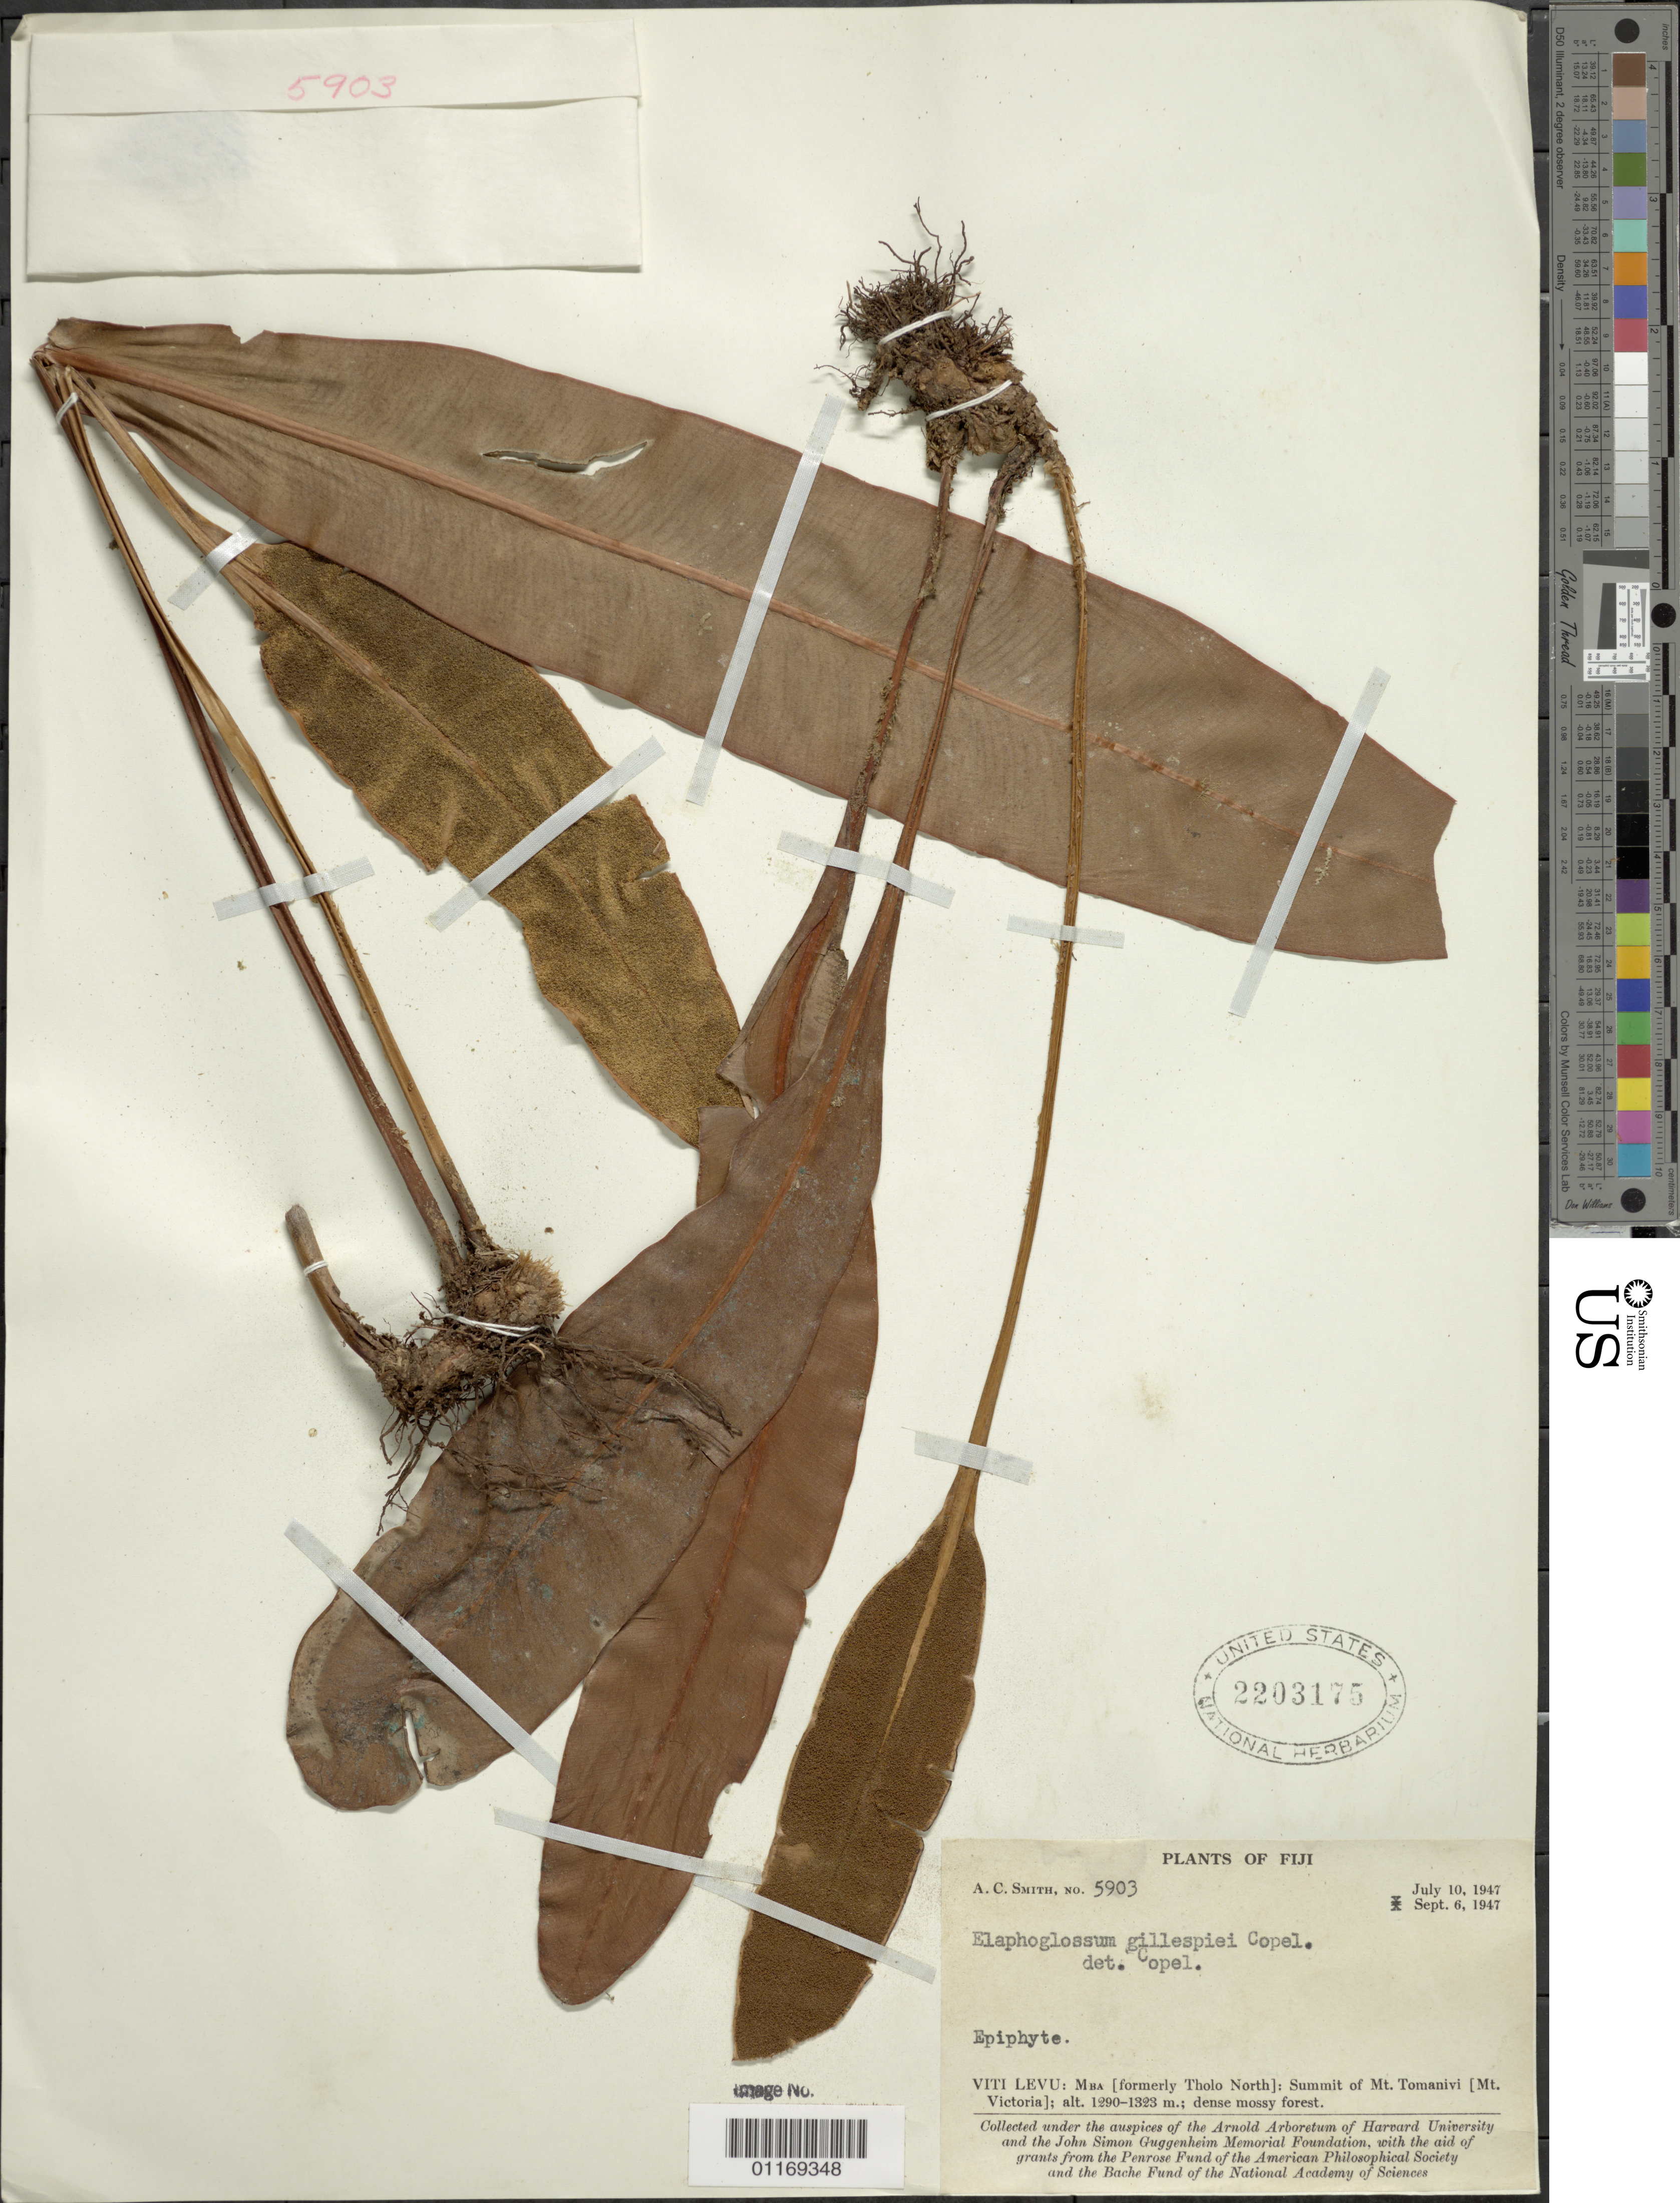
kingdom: Plantae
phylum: Tracheophyta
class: Polypodiopsida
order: Polypodiales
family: Dryopteridaceae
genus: Elaphoglossum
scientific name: Elaphoglossum gillespiei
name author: Copel.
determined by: Copeland, E. B.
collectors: A. C. Smith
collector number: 5903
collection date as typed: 10 Jul 1947 to 06 Sep 1947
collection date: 1947-07-10/1947-09-06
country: Fiji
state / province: Mba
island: Viti Levu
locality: Summit of mt. tomanivi (mt. victoria).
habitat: Dense mossy forest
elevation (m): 1290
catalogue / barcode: US 2203175